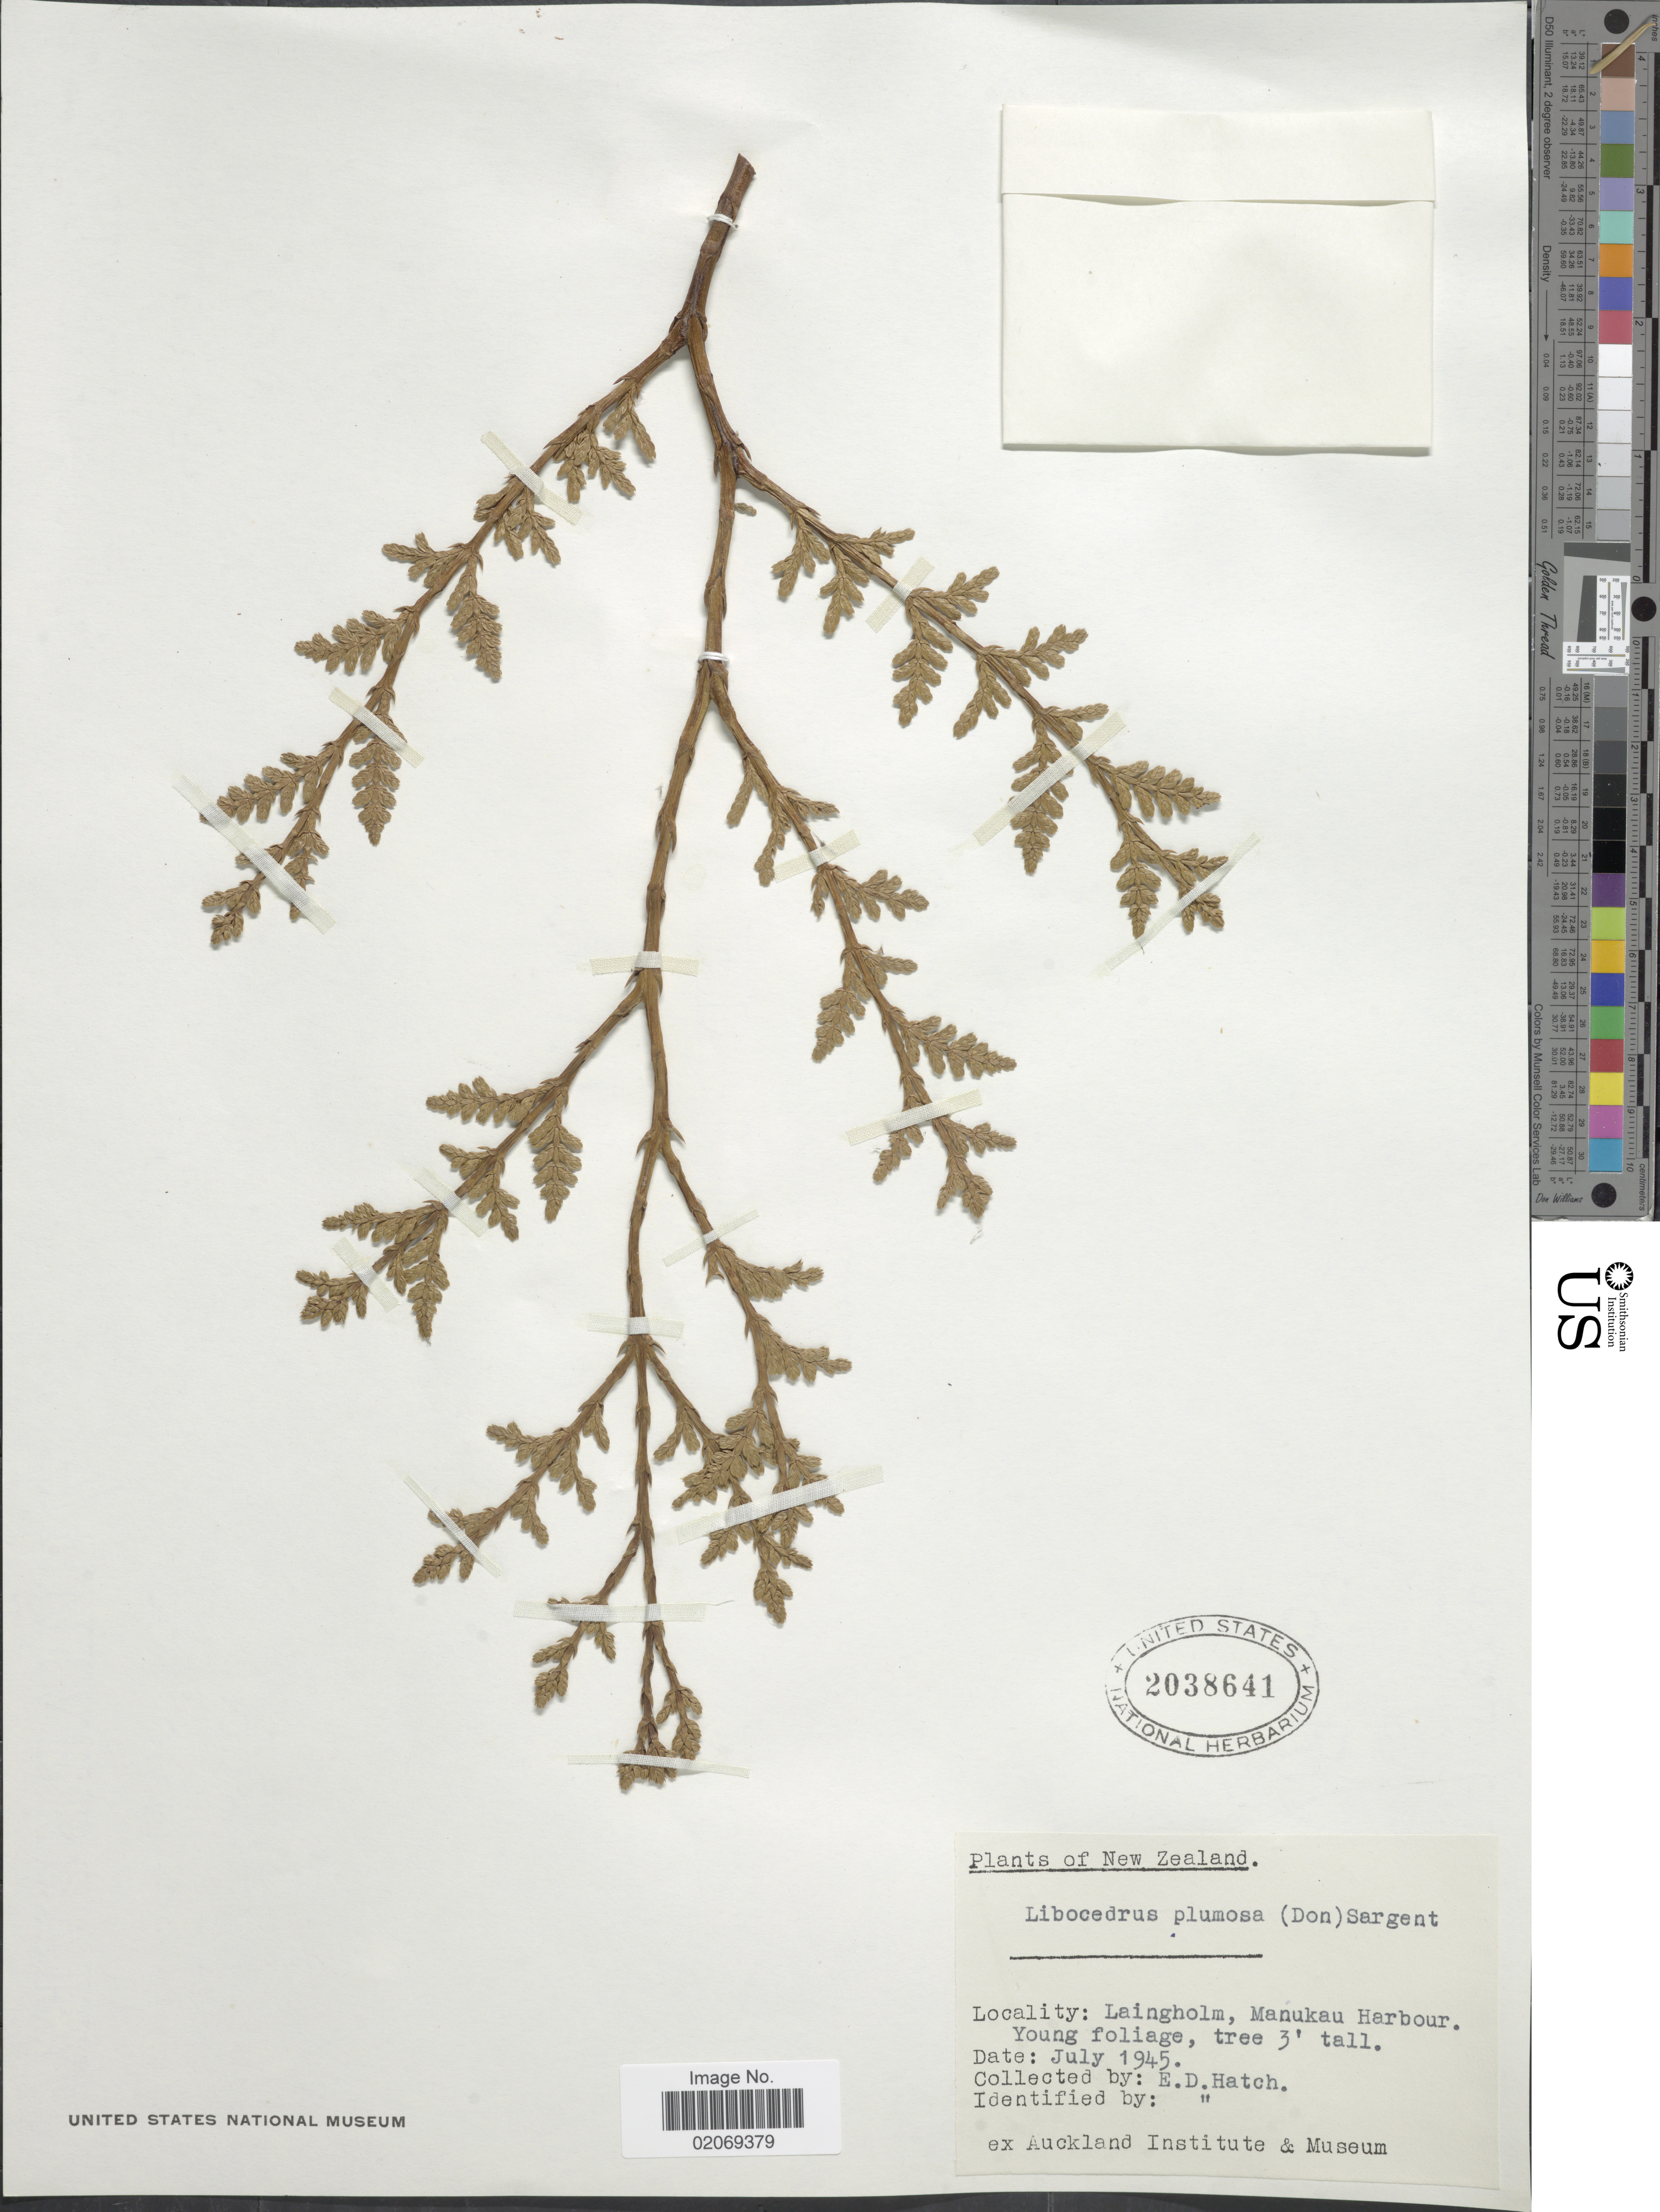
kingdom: Plantae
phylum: Tracheophyta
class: Pinopsida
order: Pinales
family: Cupressaceae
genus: Libocedrus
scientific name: Libocedrus plumosa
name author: (D. Don) Druce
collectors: E. Hatch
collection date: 1945-07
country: New Zealand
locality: Laingholm, Manukau Harbour. Young foliage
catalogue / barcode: US 2038641